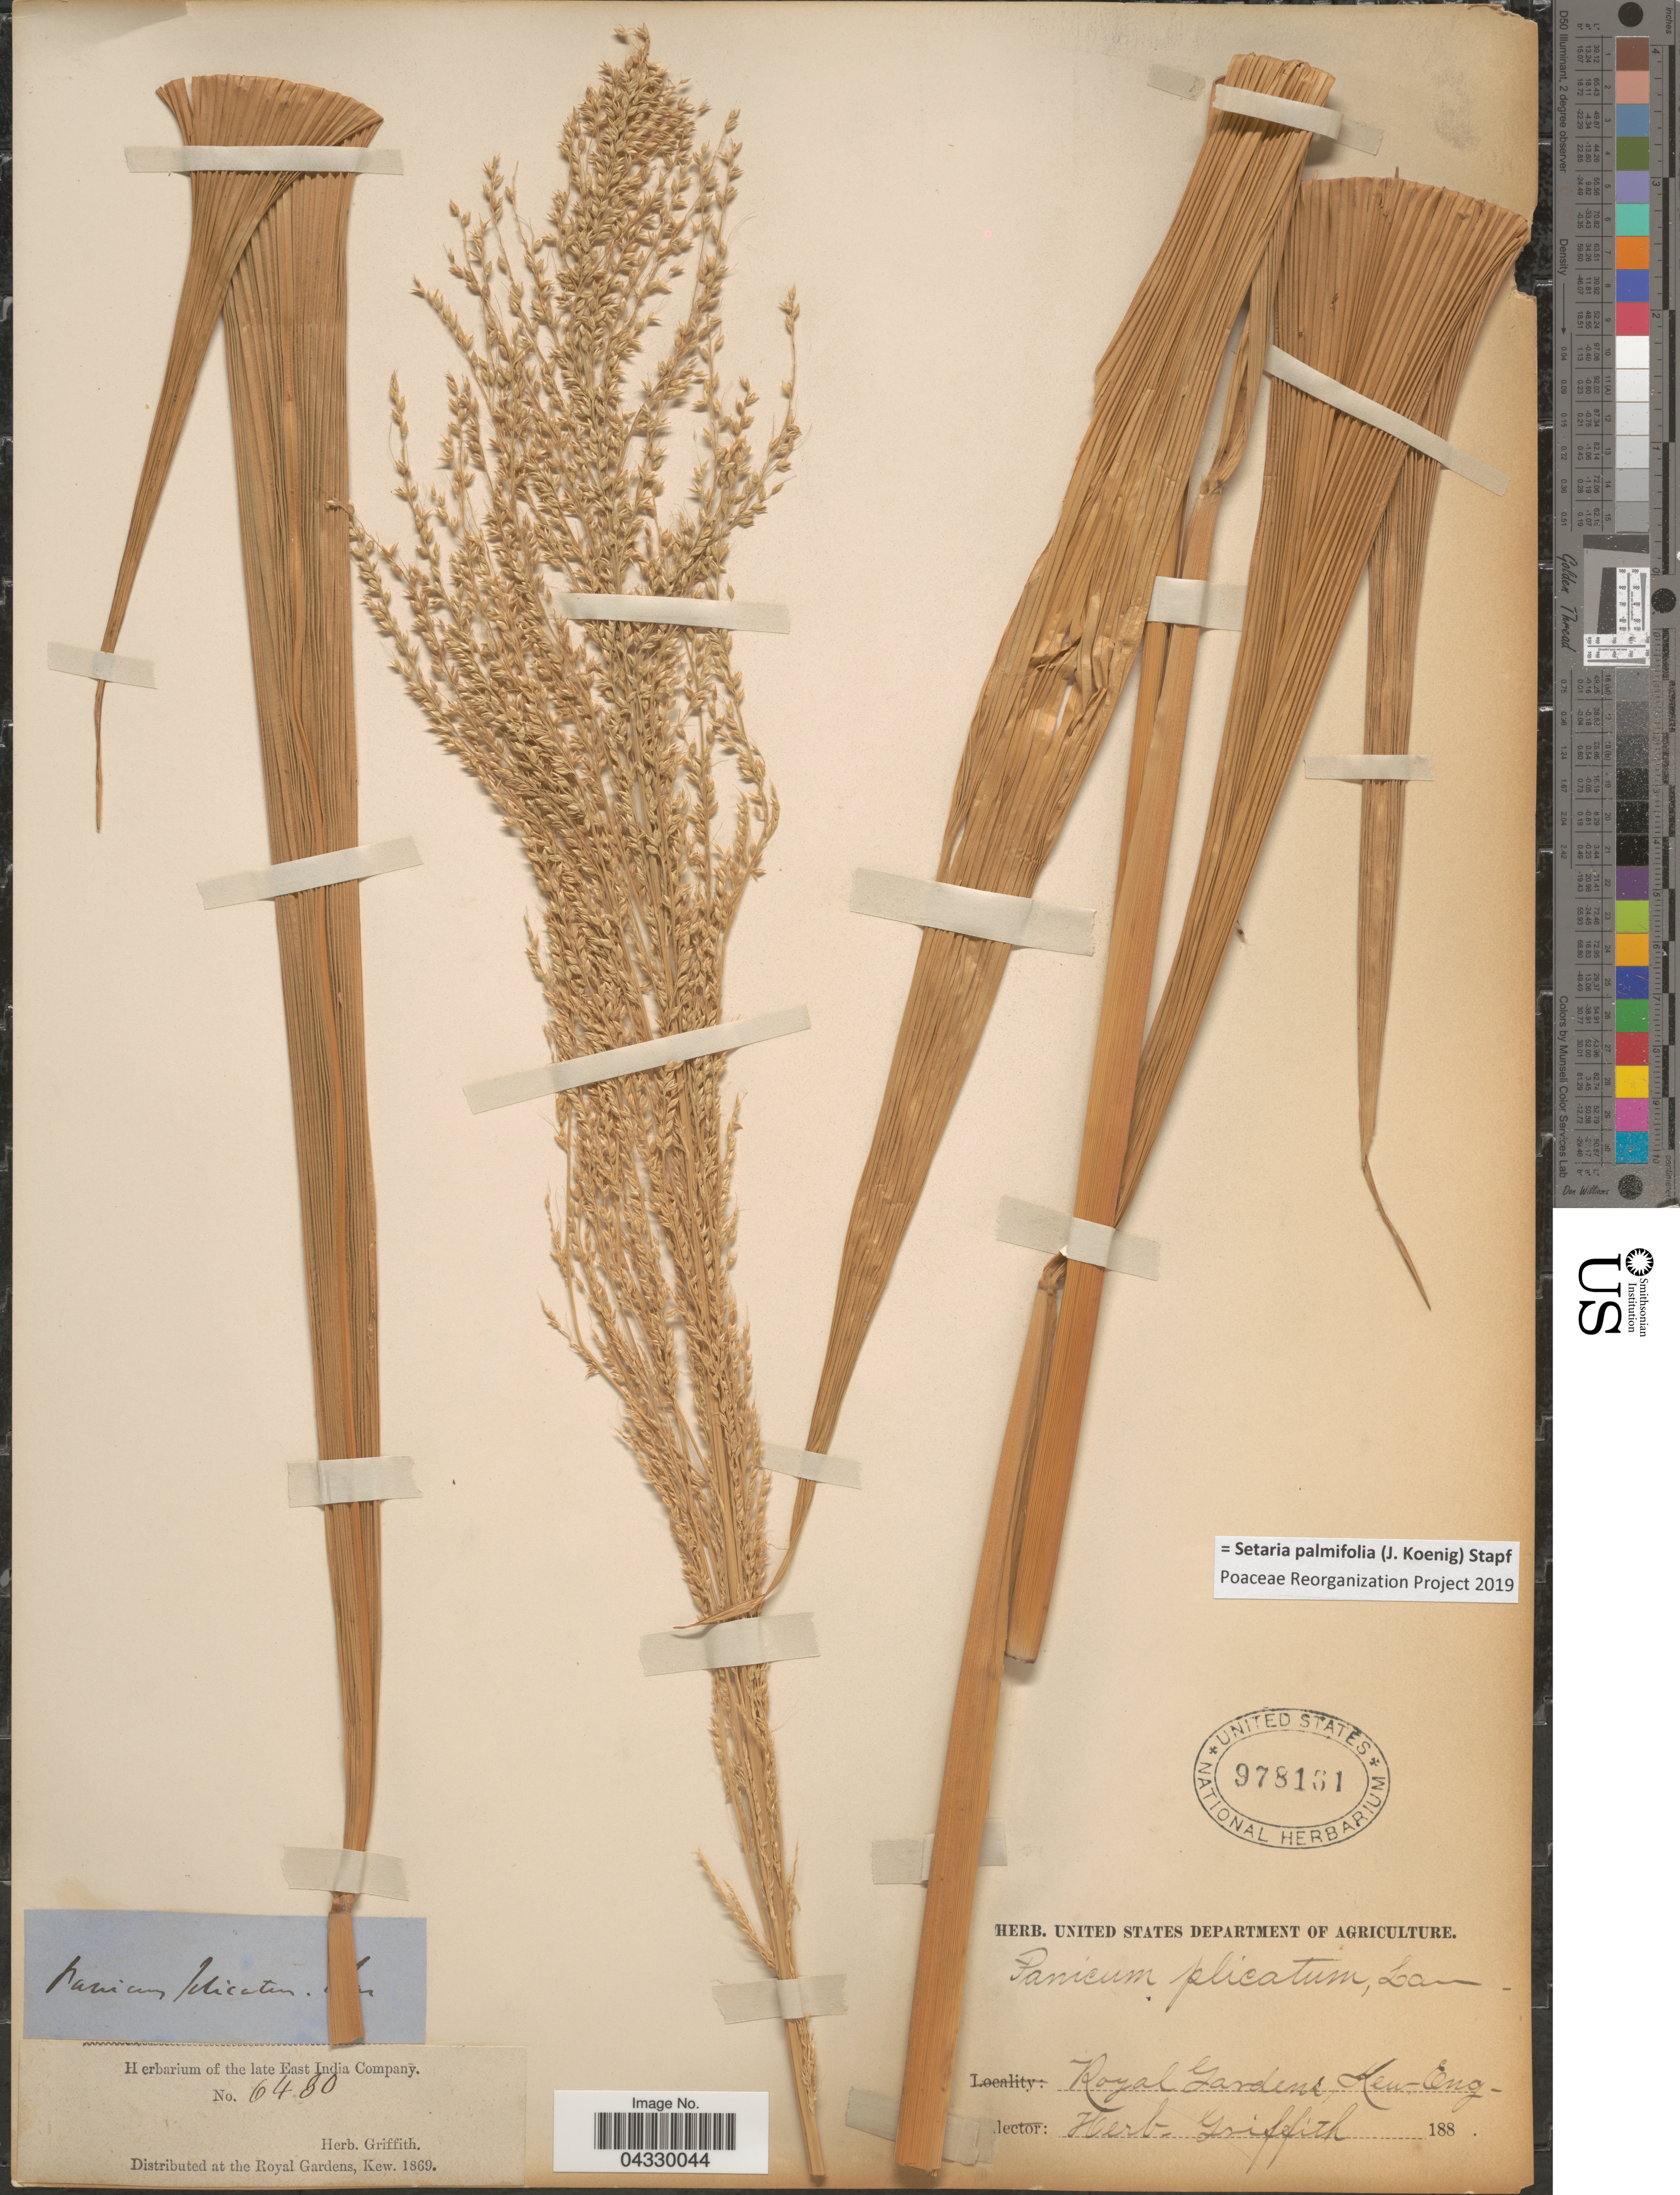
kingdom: Plantae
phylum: Tracheophyta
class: Liliopsida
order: Poales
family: Poaceae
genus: Setaria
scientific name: Setaria palmifolia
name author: (J. Koenig) Stapf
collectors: ex herb. Griffith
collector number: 6480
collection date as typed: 188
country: United Kingdom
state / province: England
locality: Royal Gardens, Kew. Eng.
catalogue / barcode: US 978161